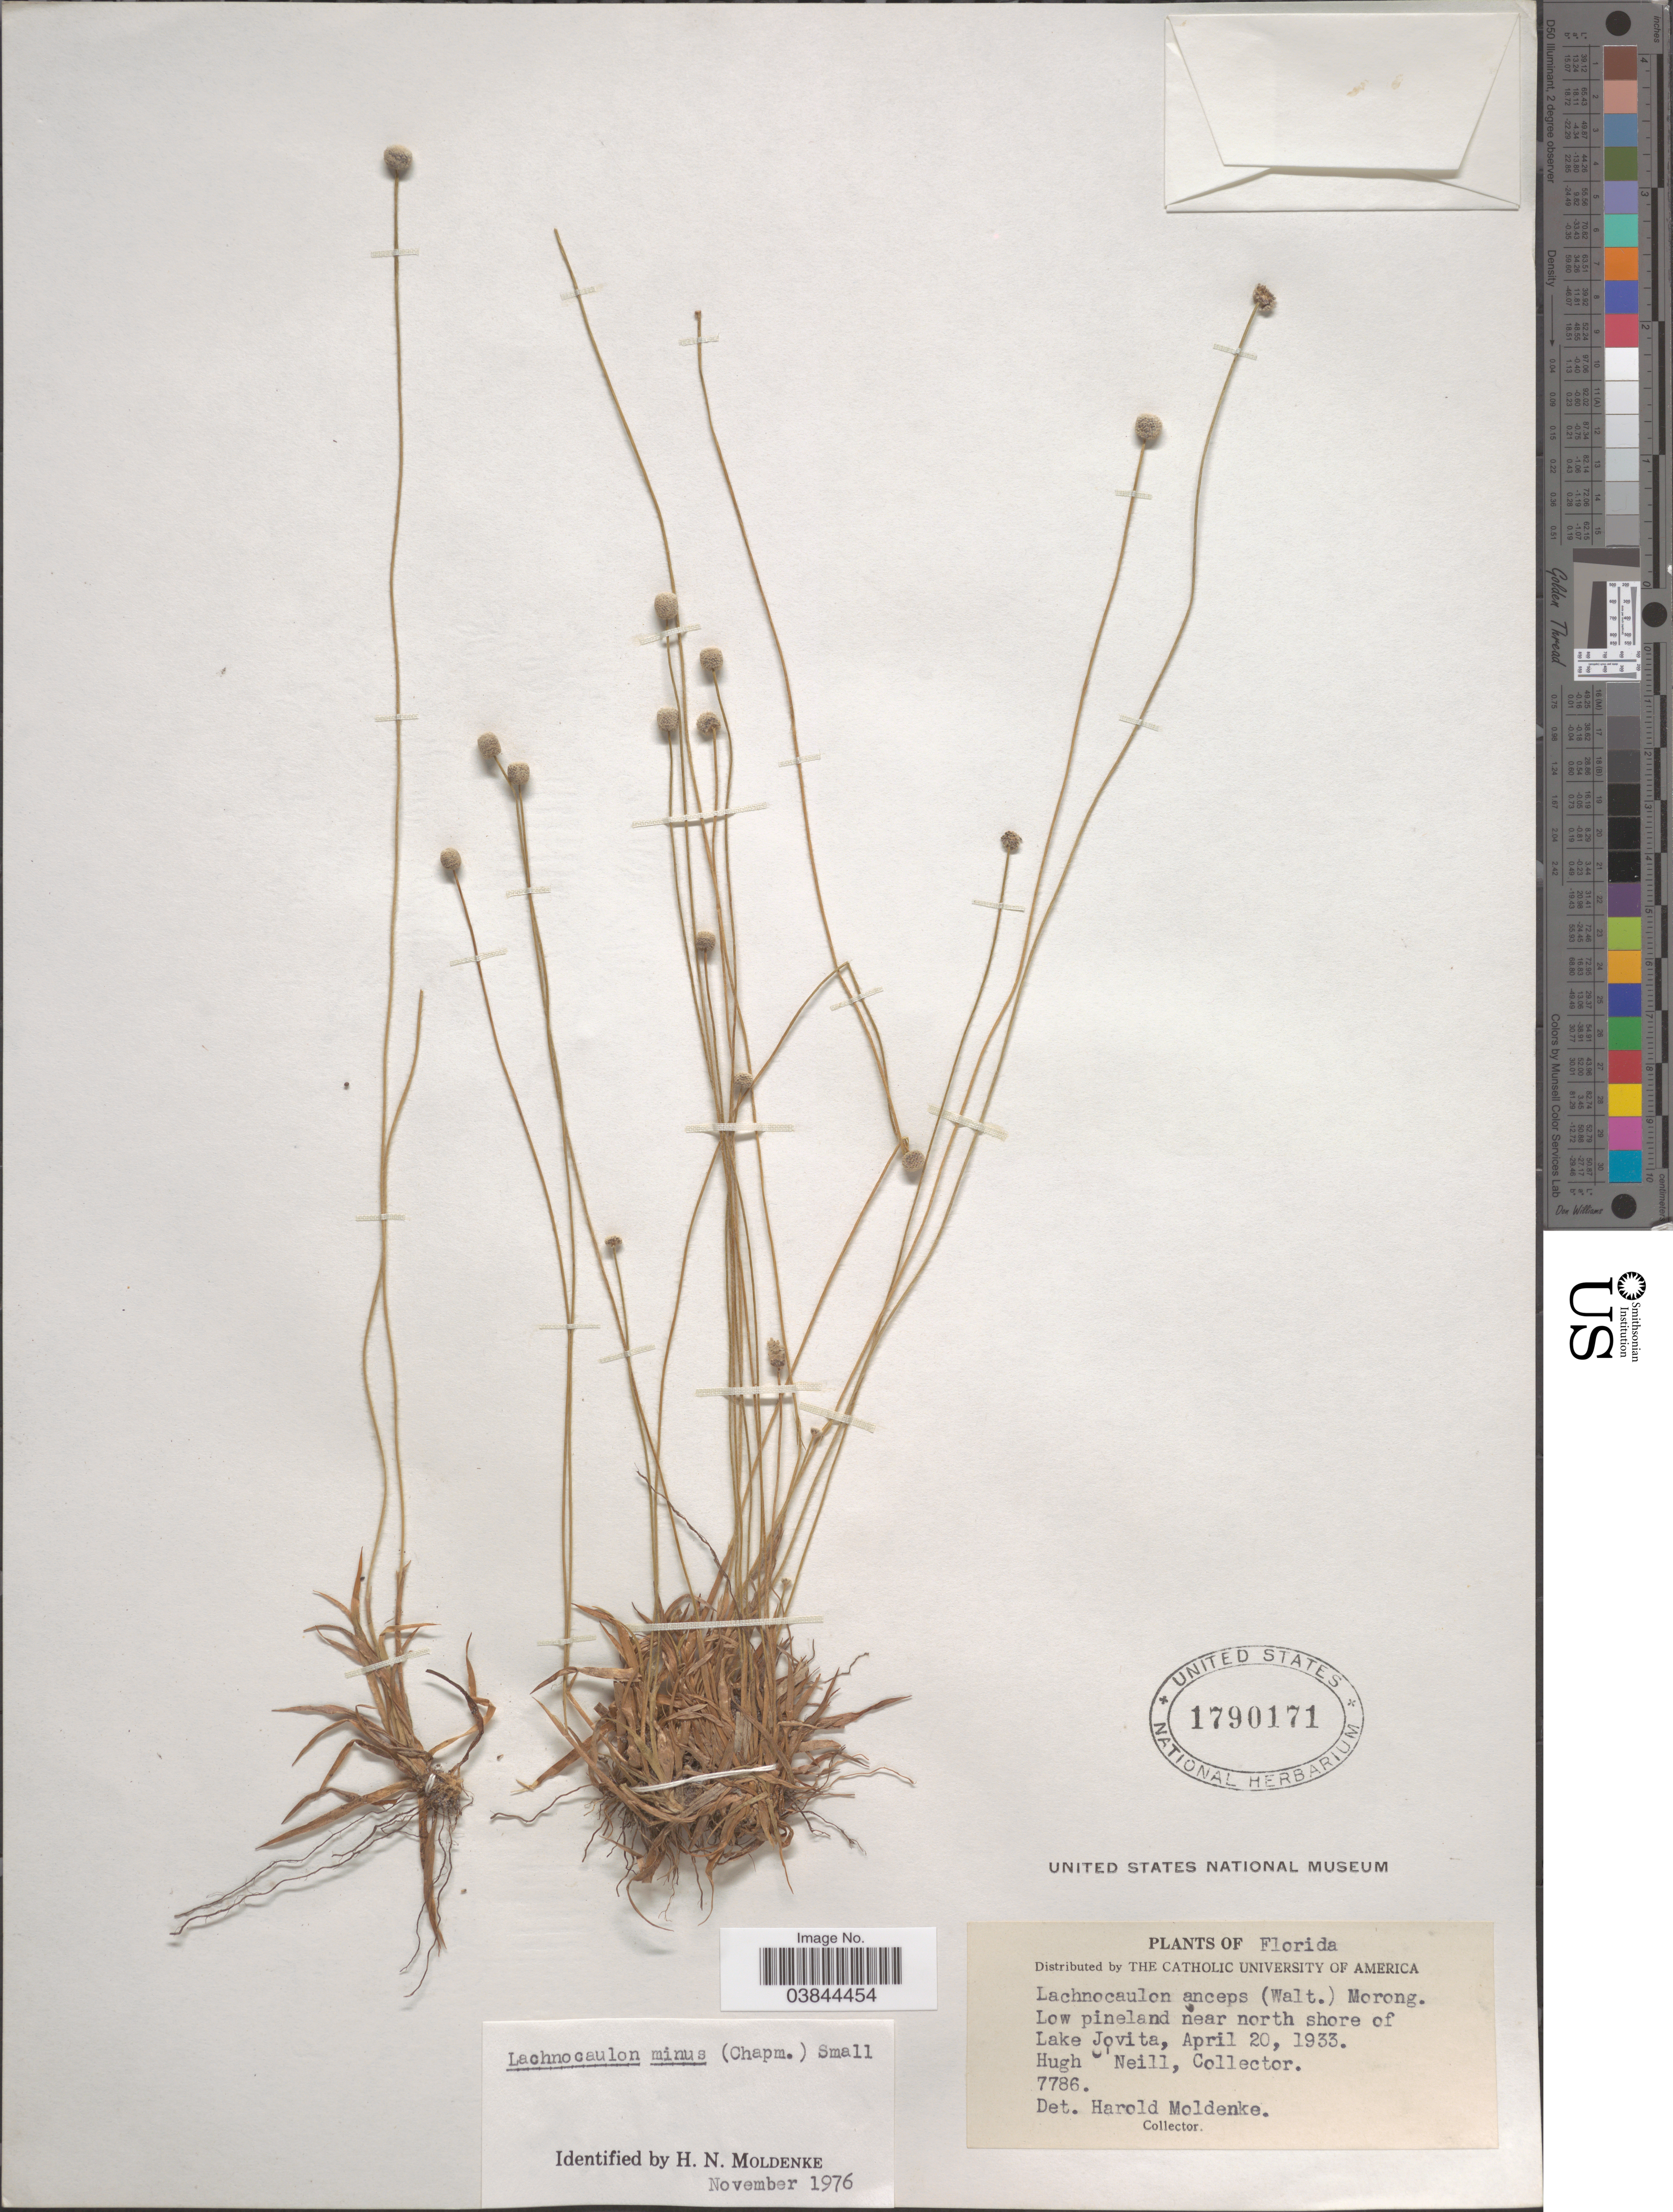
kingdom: Plantae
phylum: Tracheophyta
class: Liliopsida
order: Poales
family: Eriocaulaceae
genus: Lachnocaulon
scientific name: Lachnocaulon minus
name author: (Chapm.) Small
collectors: H. O'Neill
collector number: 7786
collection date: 1933-04-20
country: United States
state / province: Florida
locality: Low pineland near north shore of Lake Jovita.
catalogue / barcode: US 1790171